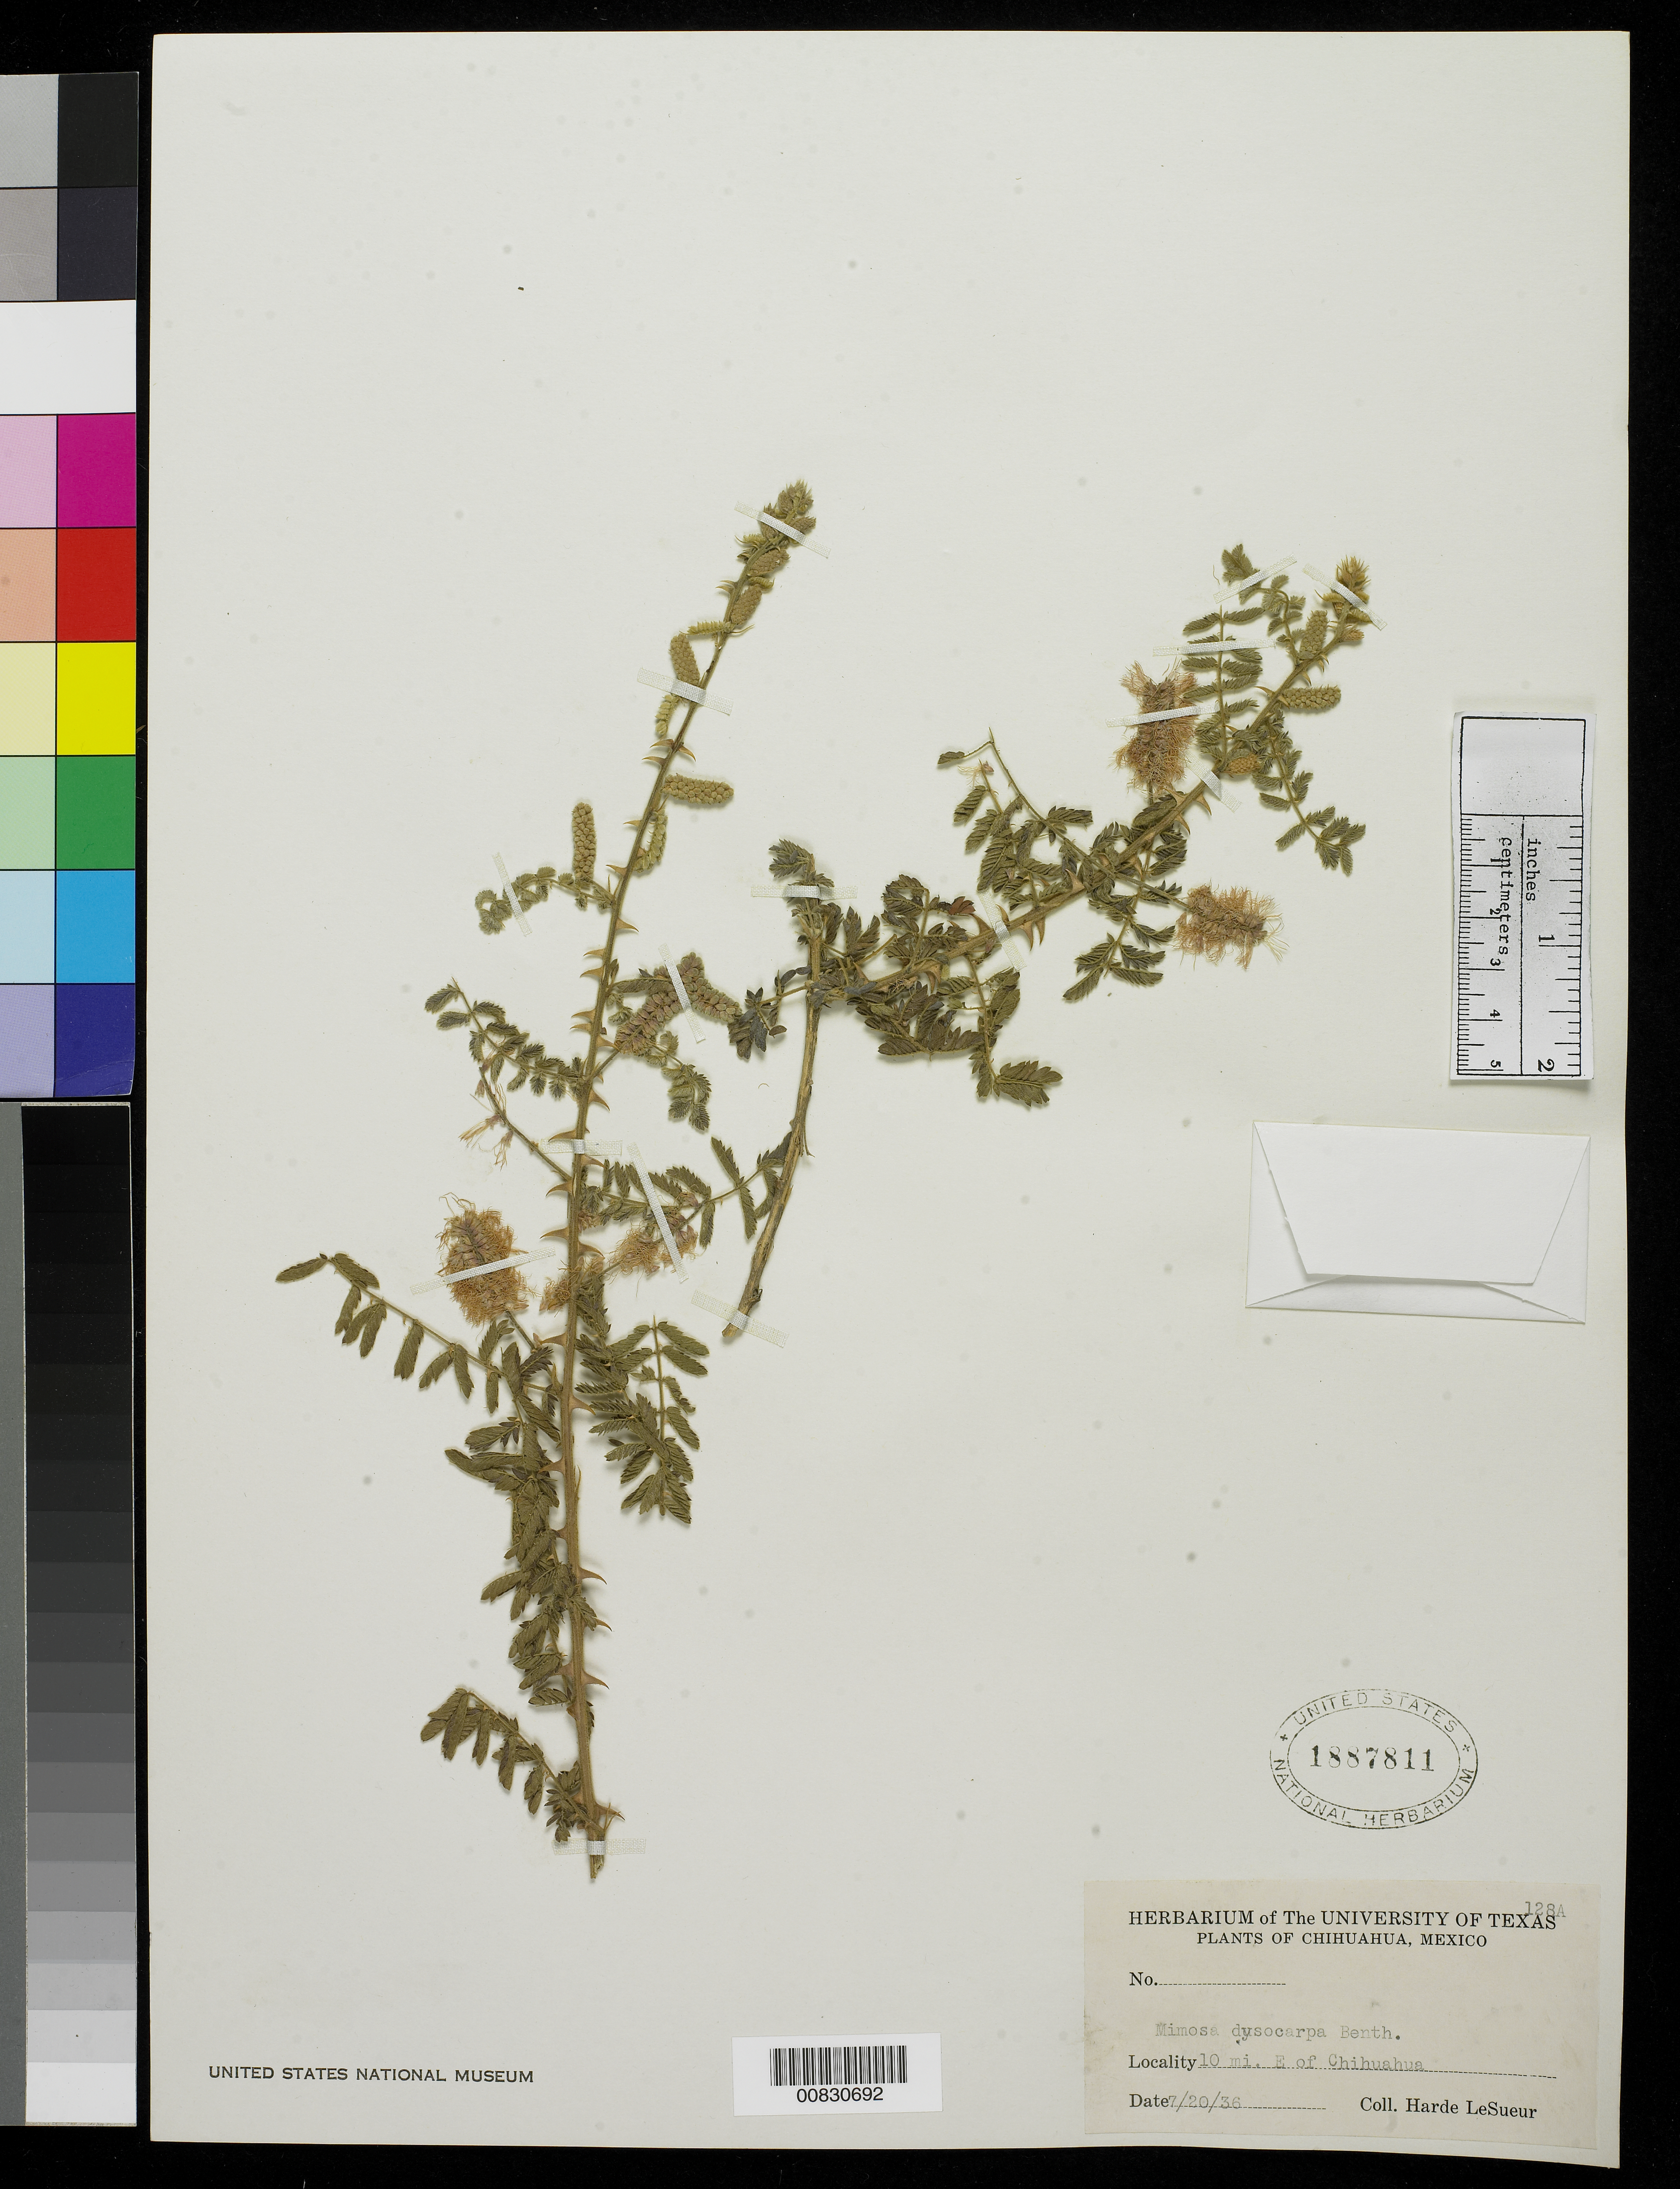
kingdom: Plantae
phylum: Tracheophyta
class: Magnoliopsida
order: Fabales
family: Fabaceae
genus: Mimosa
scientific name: Mimosa dysocarpa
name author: Benth. ex A. Gray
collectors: D. H. LeSueur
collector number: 128A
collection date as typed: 20 Jul 1936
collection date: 1936-07-20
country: Mexico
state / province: Chihuahua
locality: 10 mi. E of Chihuahua.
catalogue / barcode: US 1887811